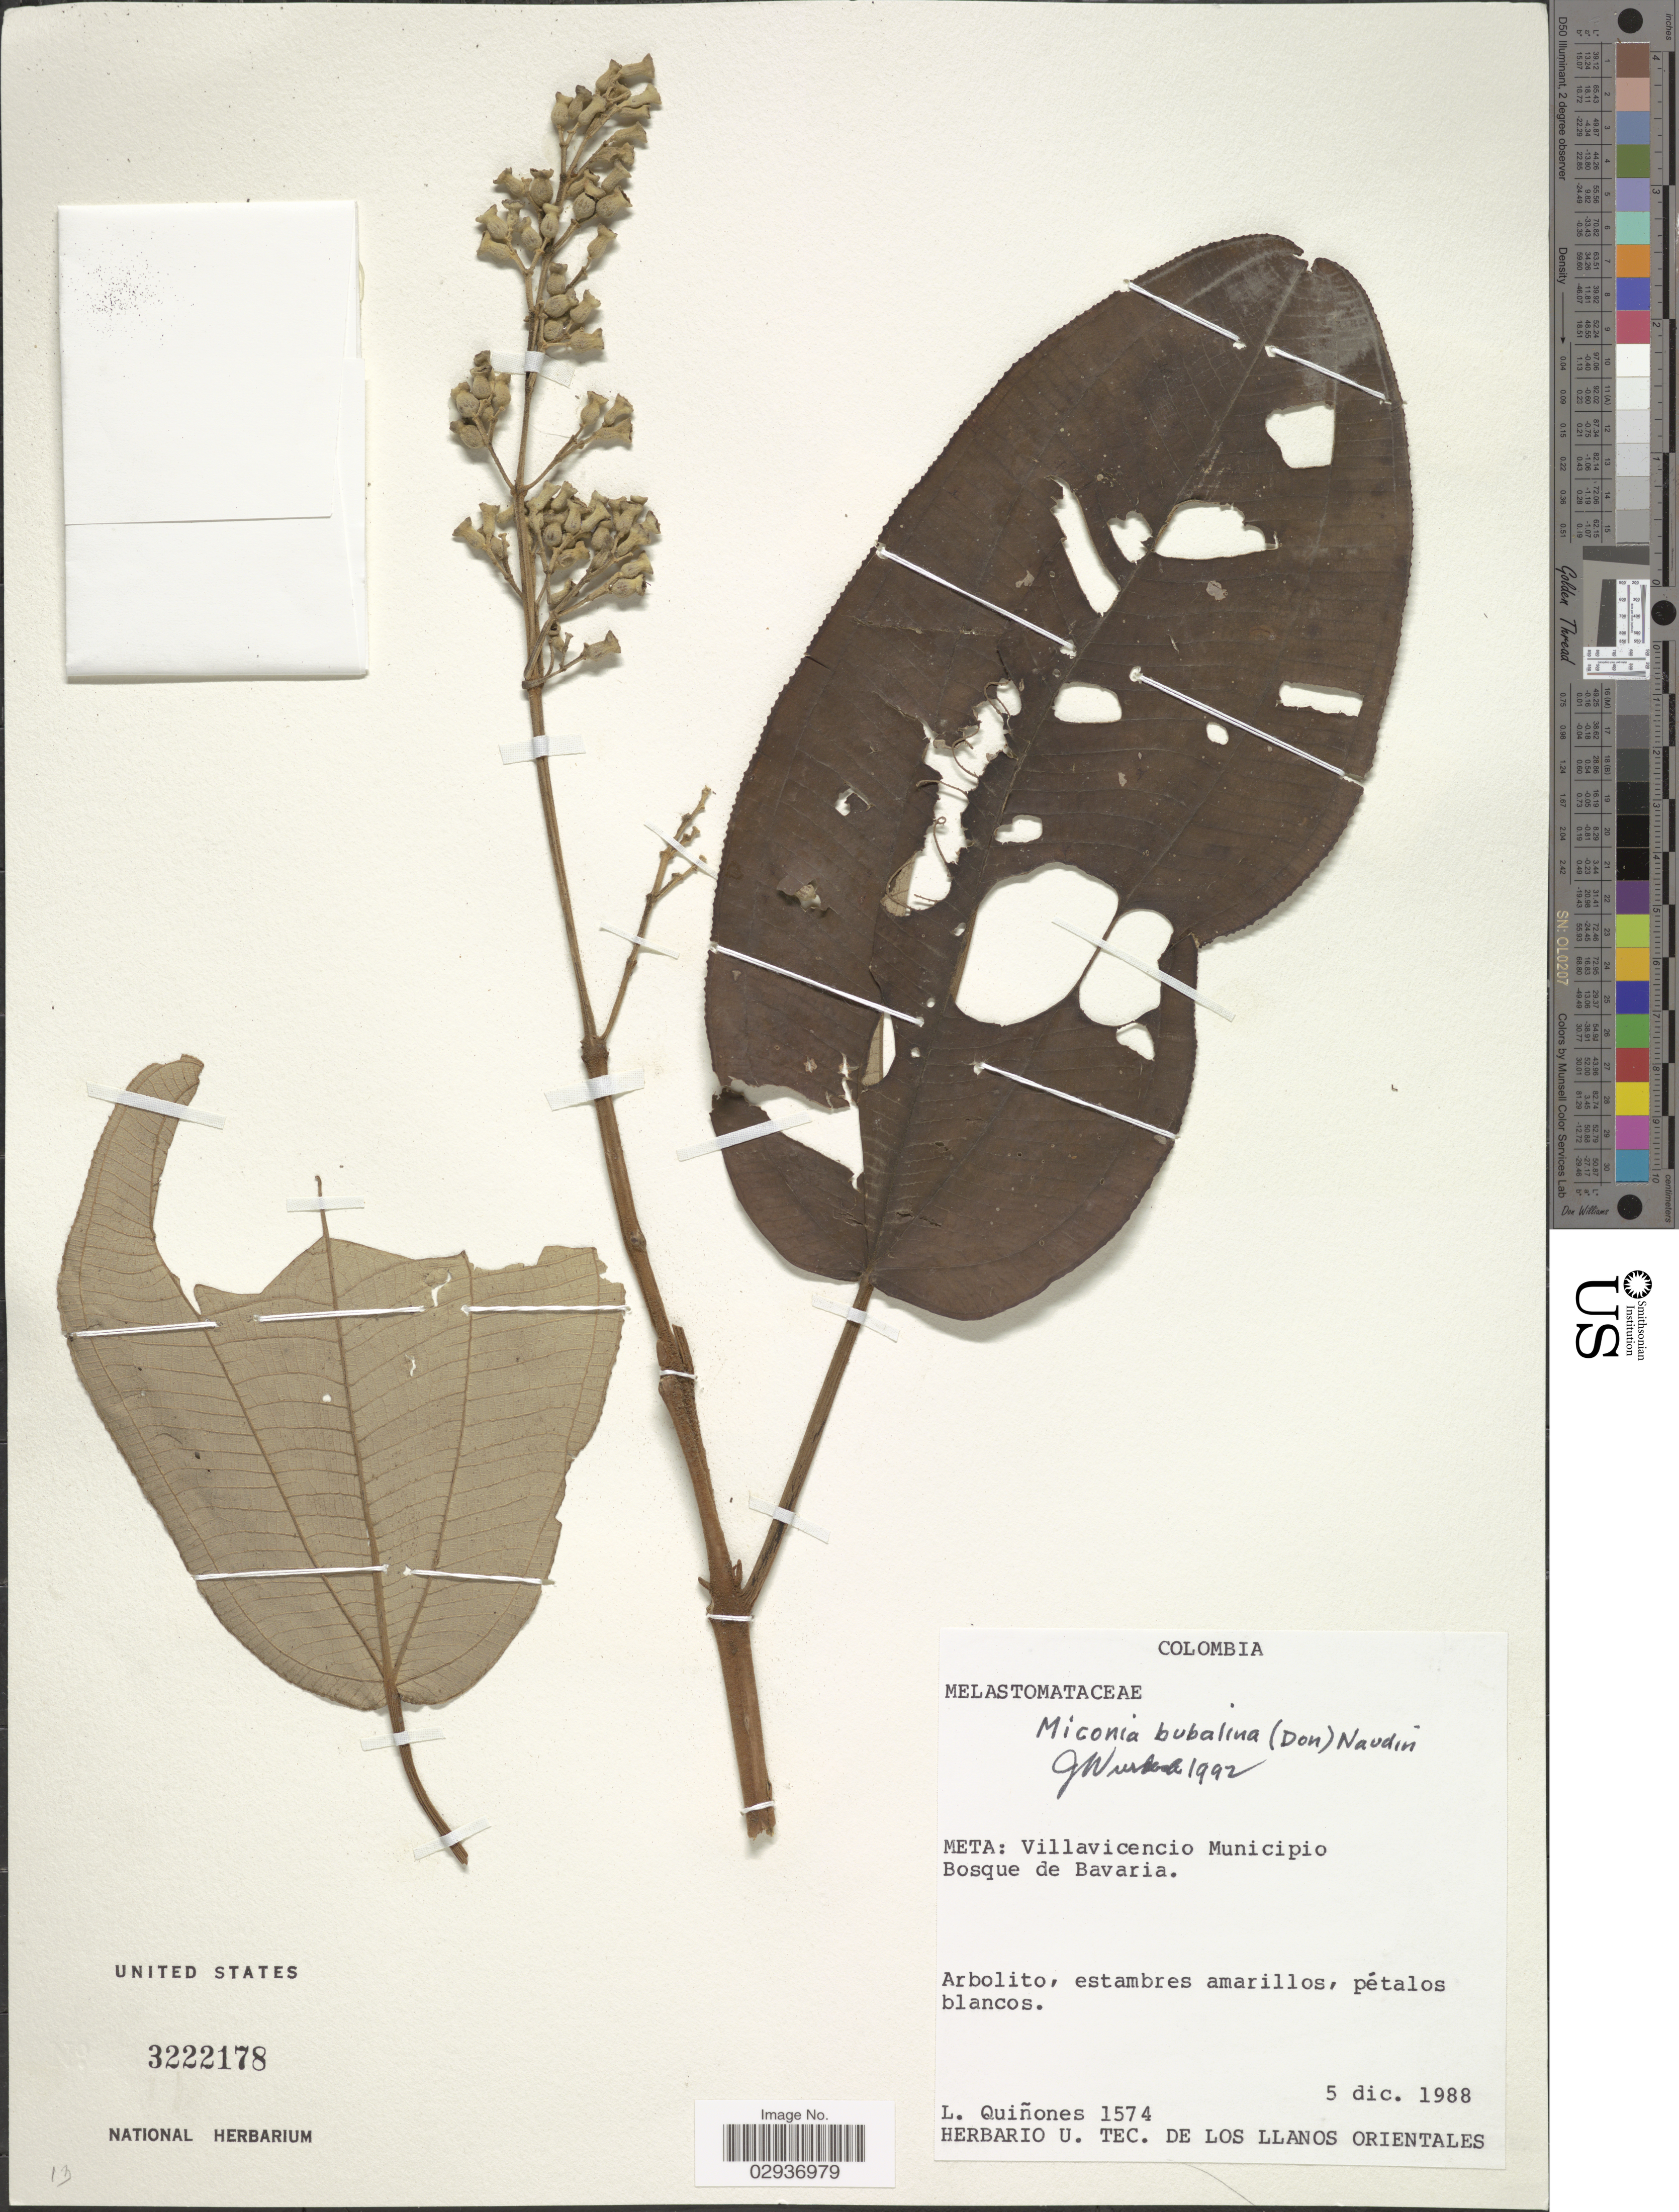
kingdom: Plantae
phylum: Tracheophyta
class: Magnoliopsida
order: Myrtales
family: Melastomataceae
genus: Miconia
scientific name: Miconia bubalina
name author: Naudin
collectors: L. Quinones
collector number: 1574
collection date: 1988-12-05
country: Colombia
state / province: Meta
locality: Meta: Villavicencio Municipio. Bosque de Bavaria.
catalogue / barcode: US 3222178